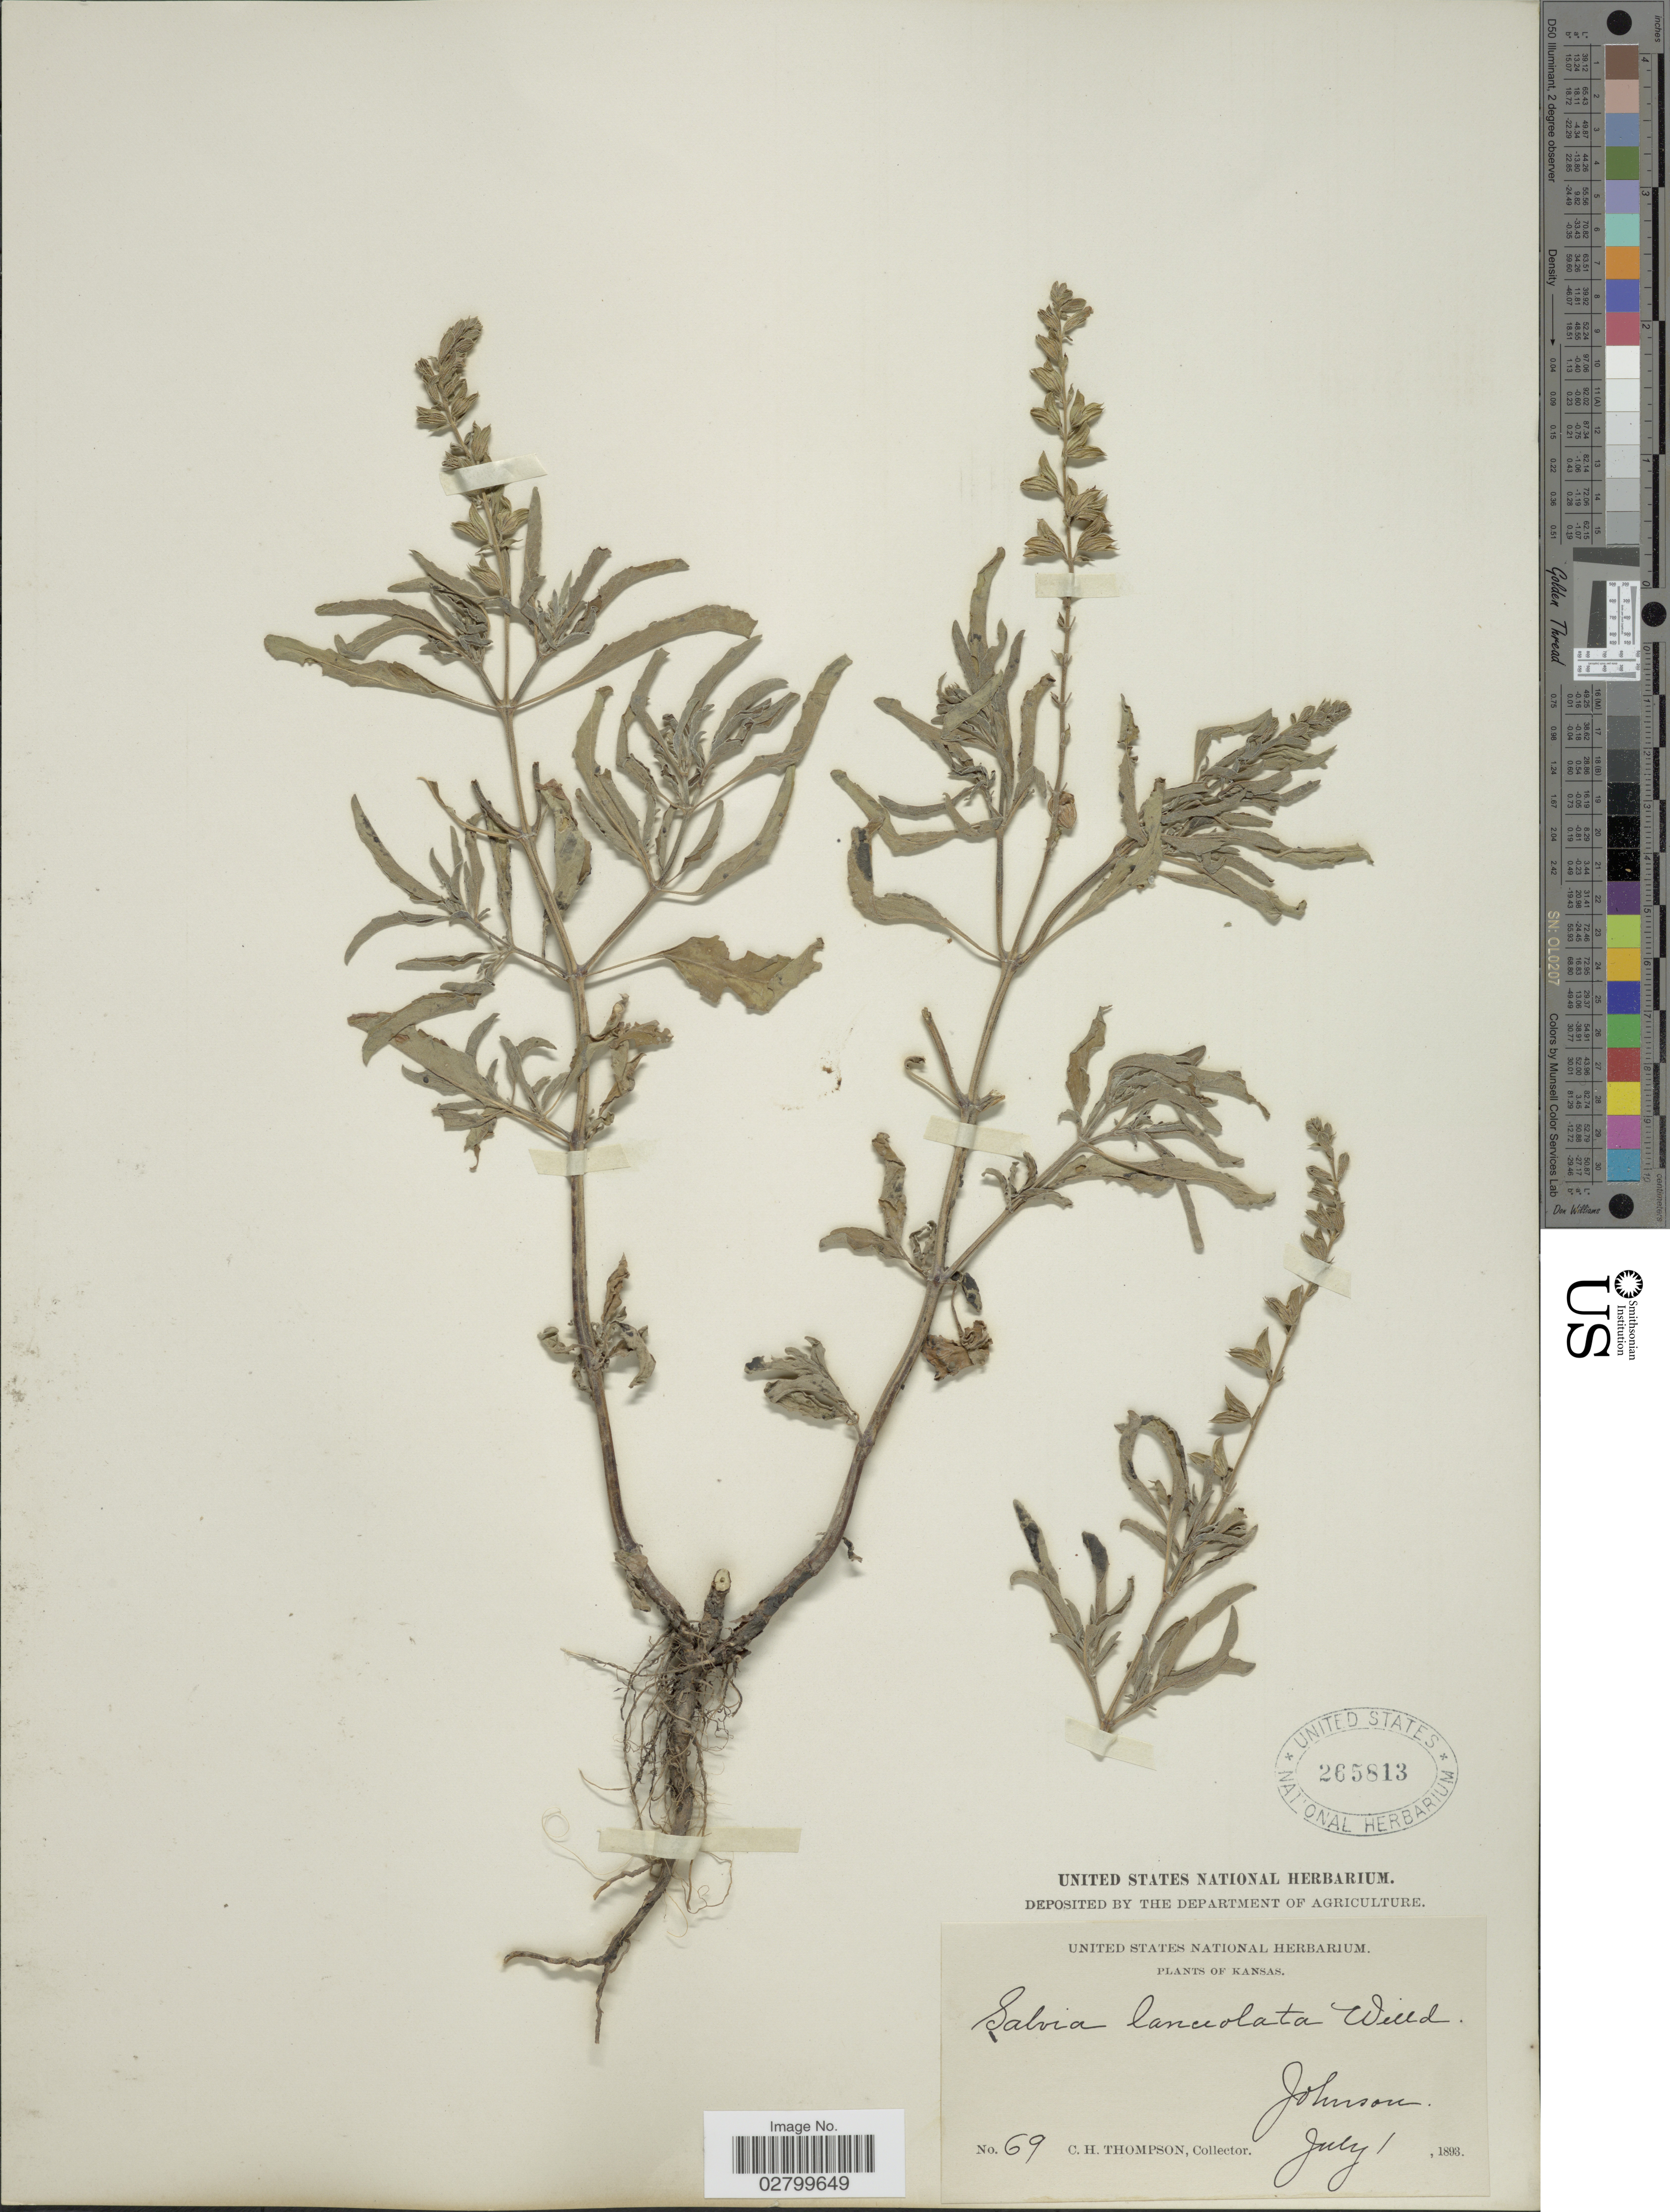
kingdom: Plantae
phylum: Tracheophyta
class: Magnoliopsida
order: Lamiales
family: Lamiaceae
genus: Salvia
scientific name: Salvia lanceolata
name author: Brouss.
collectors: C. H. Thompson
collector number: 69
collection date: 1893-07-01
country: United States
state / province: Kansas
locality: Johnson.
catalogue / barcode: US 265813